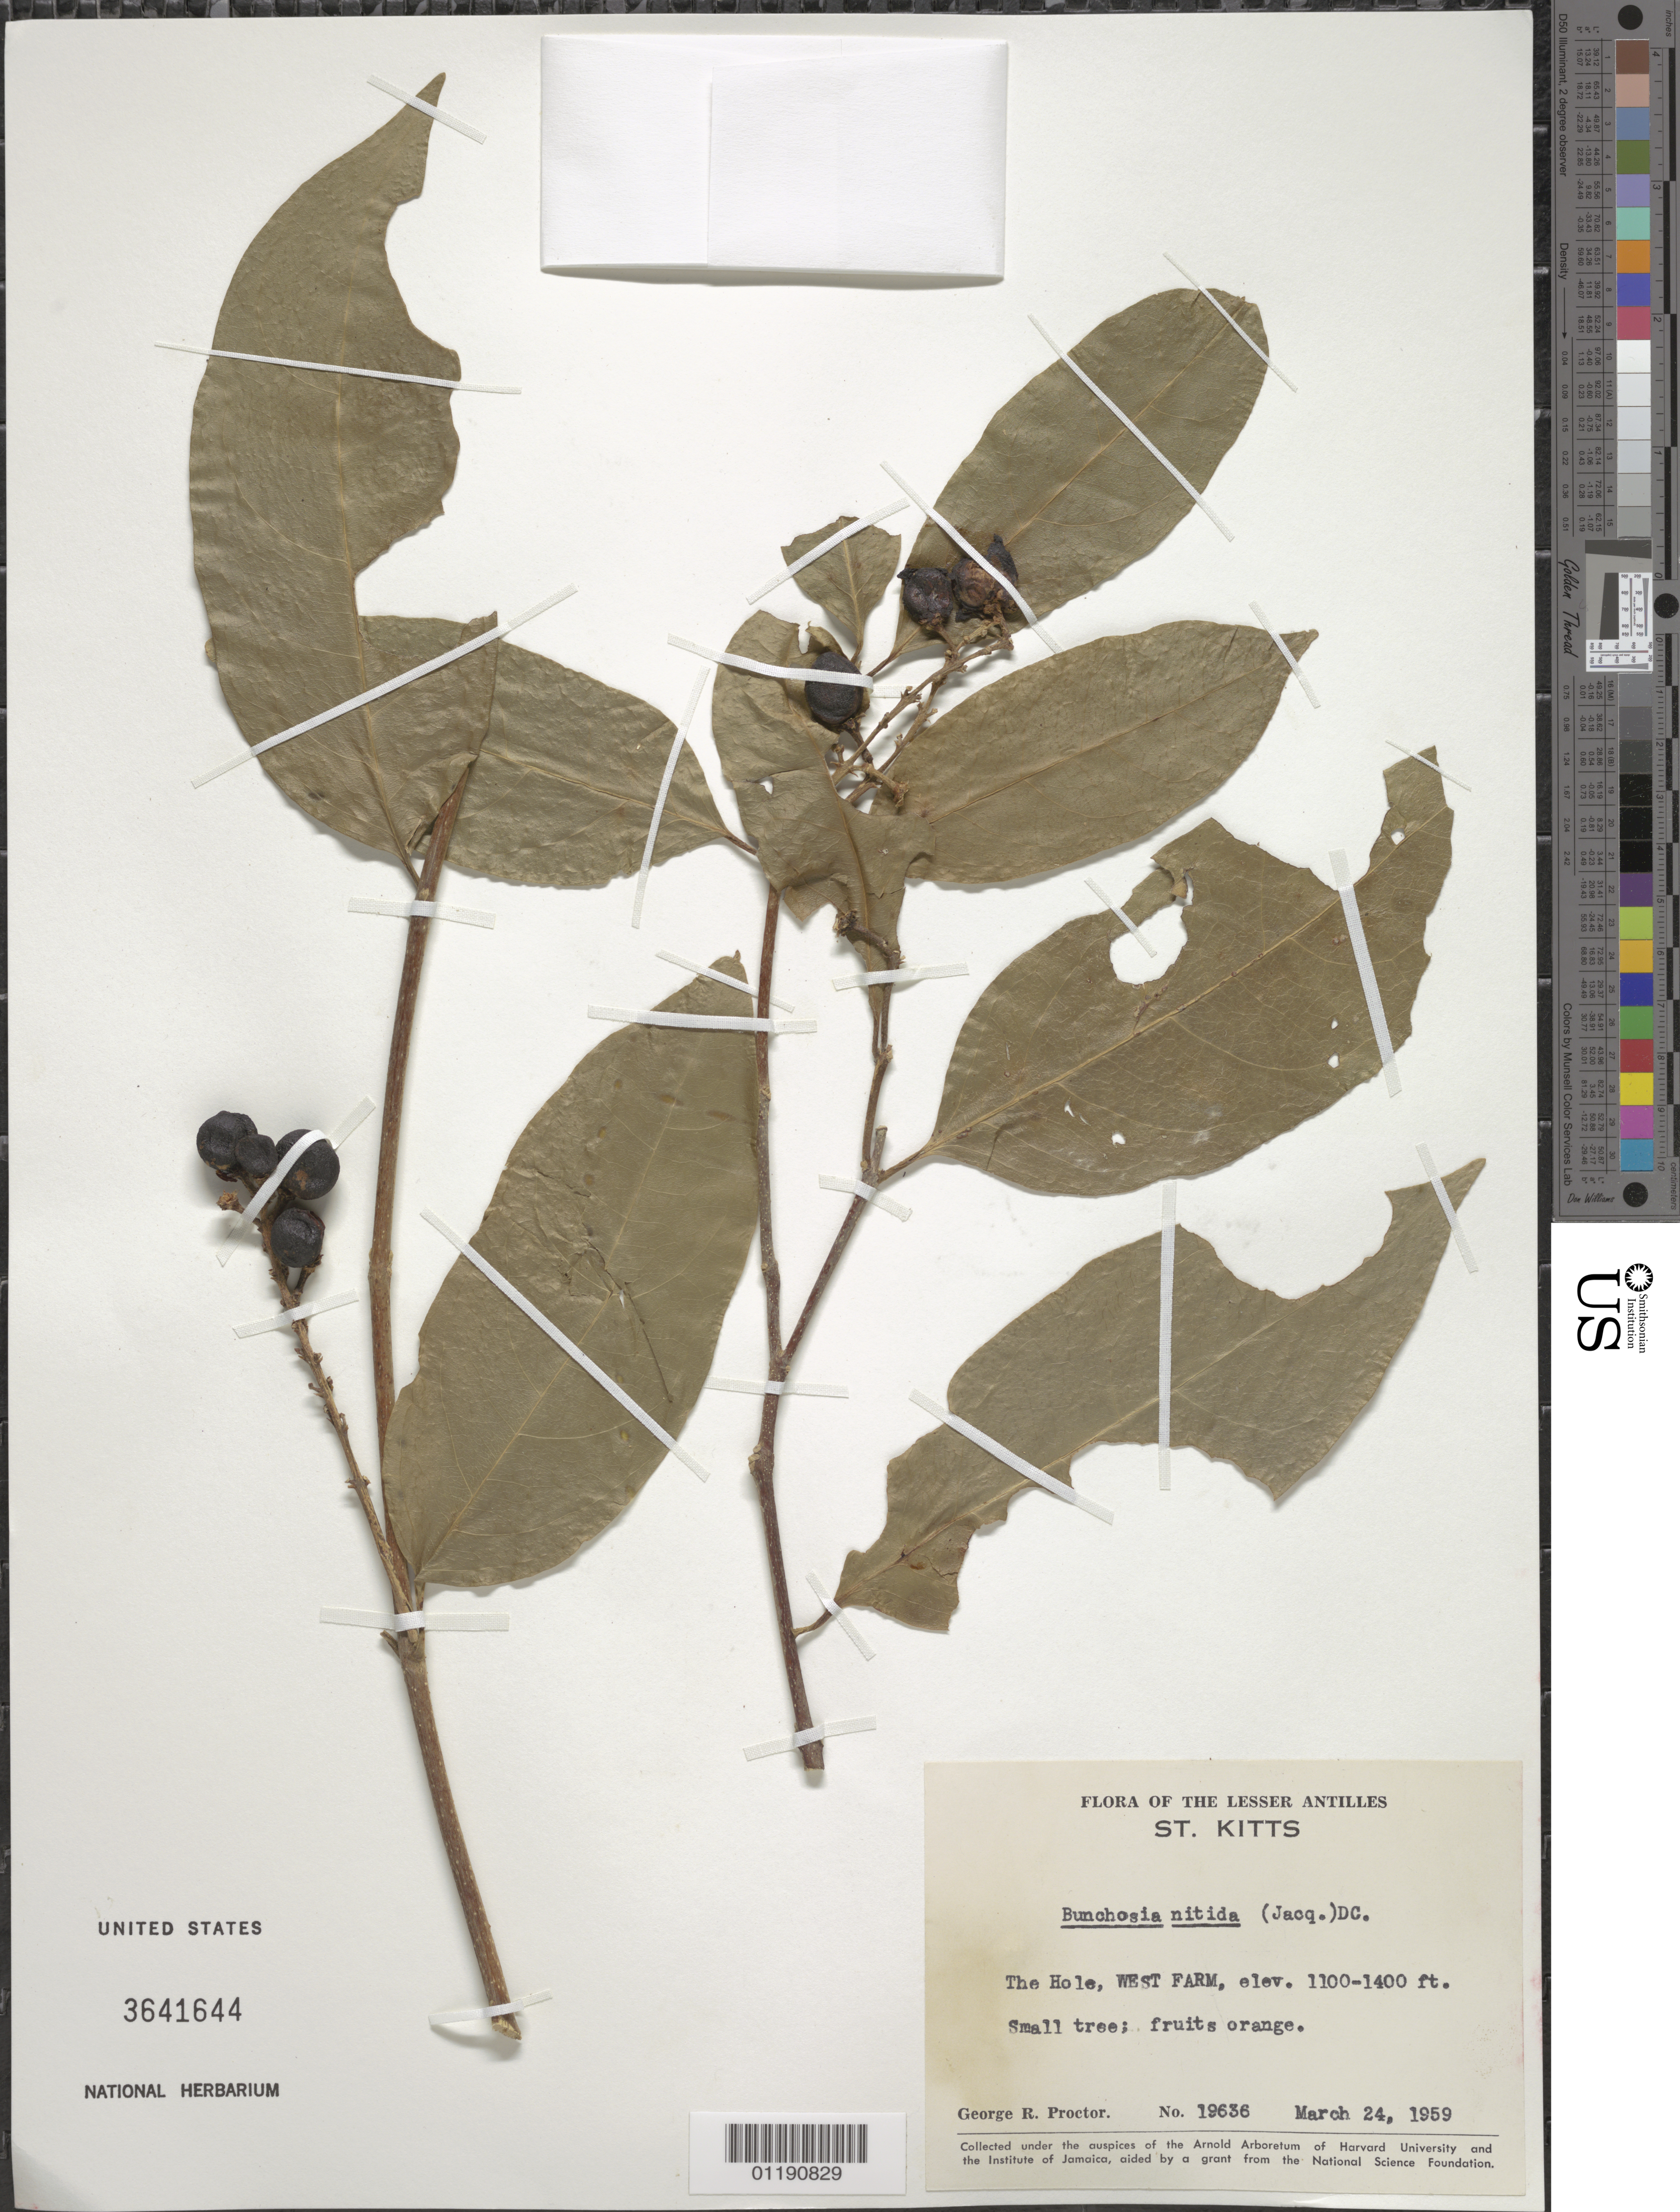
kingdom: Plantae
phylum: Tracheophyta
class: Magnoliopsida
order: Malpighiales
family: Malpighiaceae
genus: Bunchosia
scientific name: Bunchosia nitida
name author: (Jacq.) DC.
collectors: G. R. Proctor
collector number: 19636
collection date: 1959-03-24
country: St. Christopher-Nevis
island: St. Christopher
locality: Saint Kitts. The Hole, West Farm.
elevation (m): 335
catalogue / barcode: US 3641644